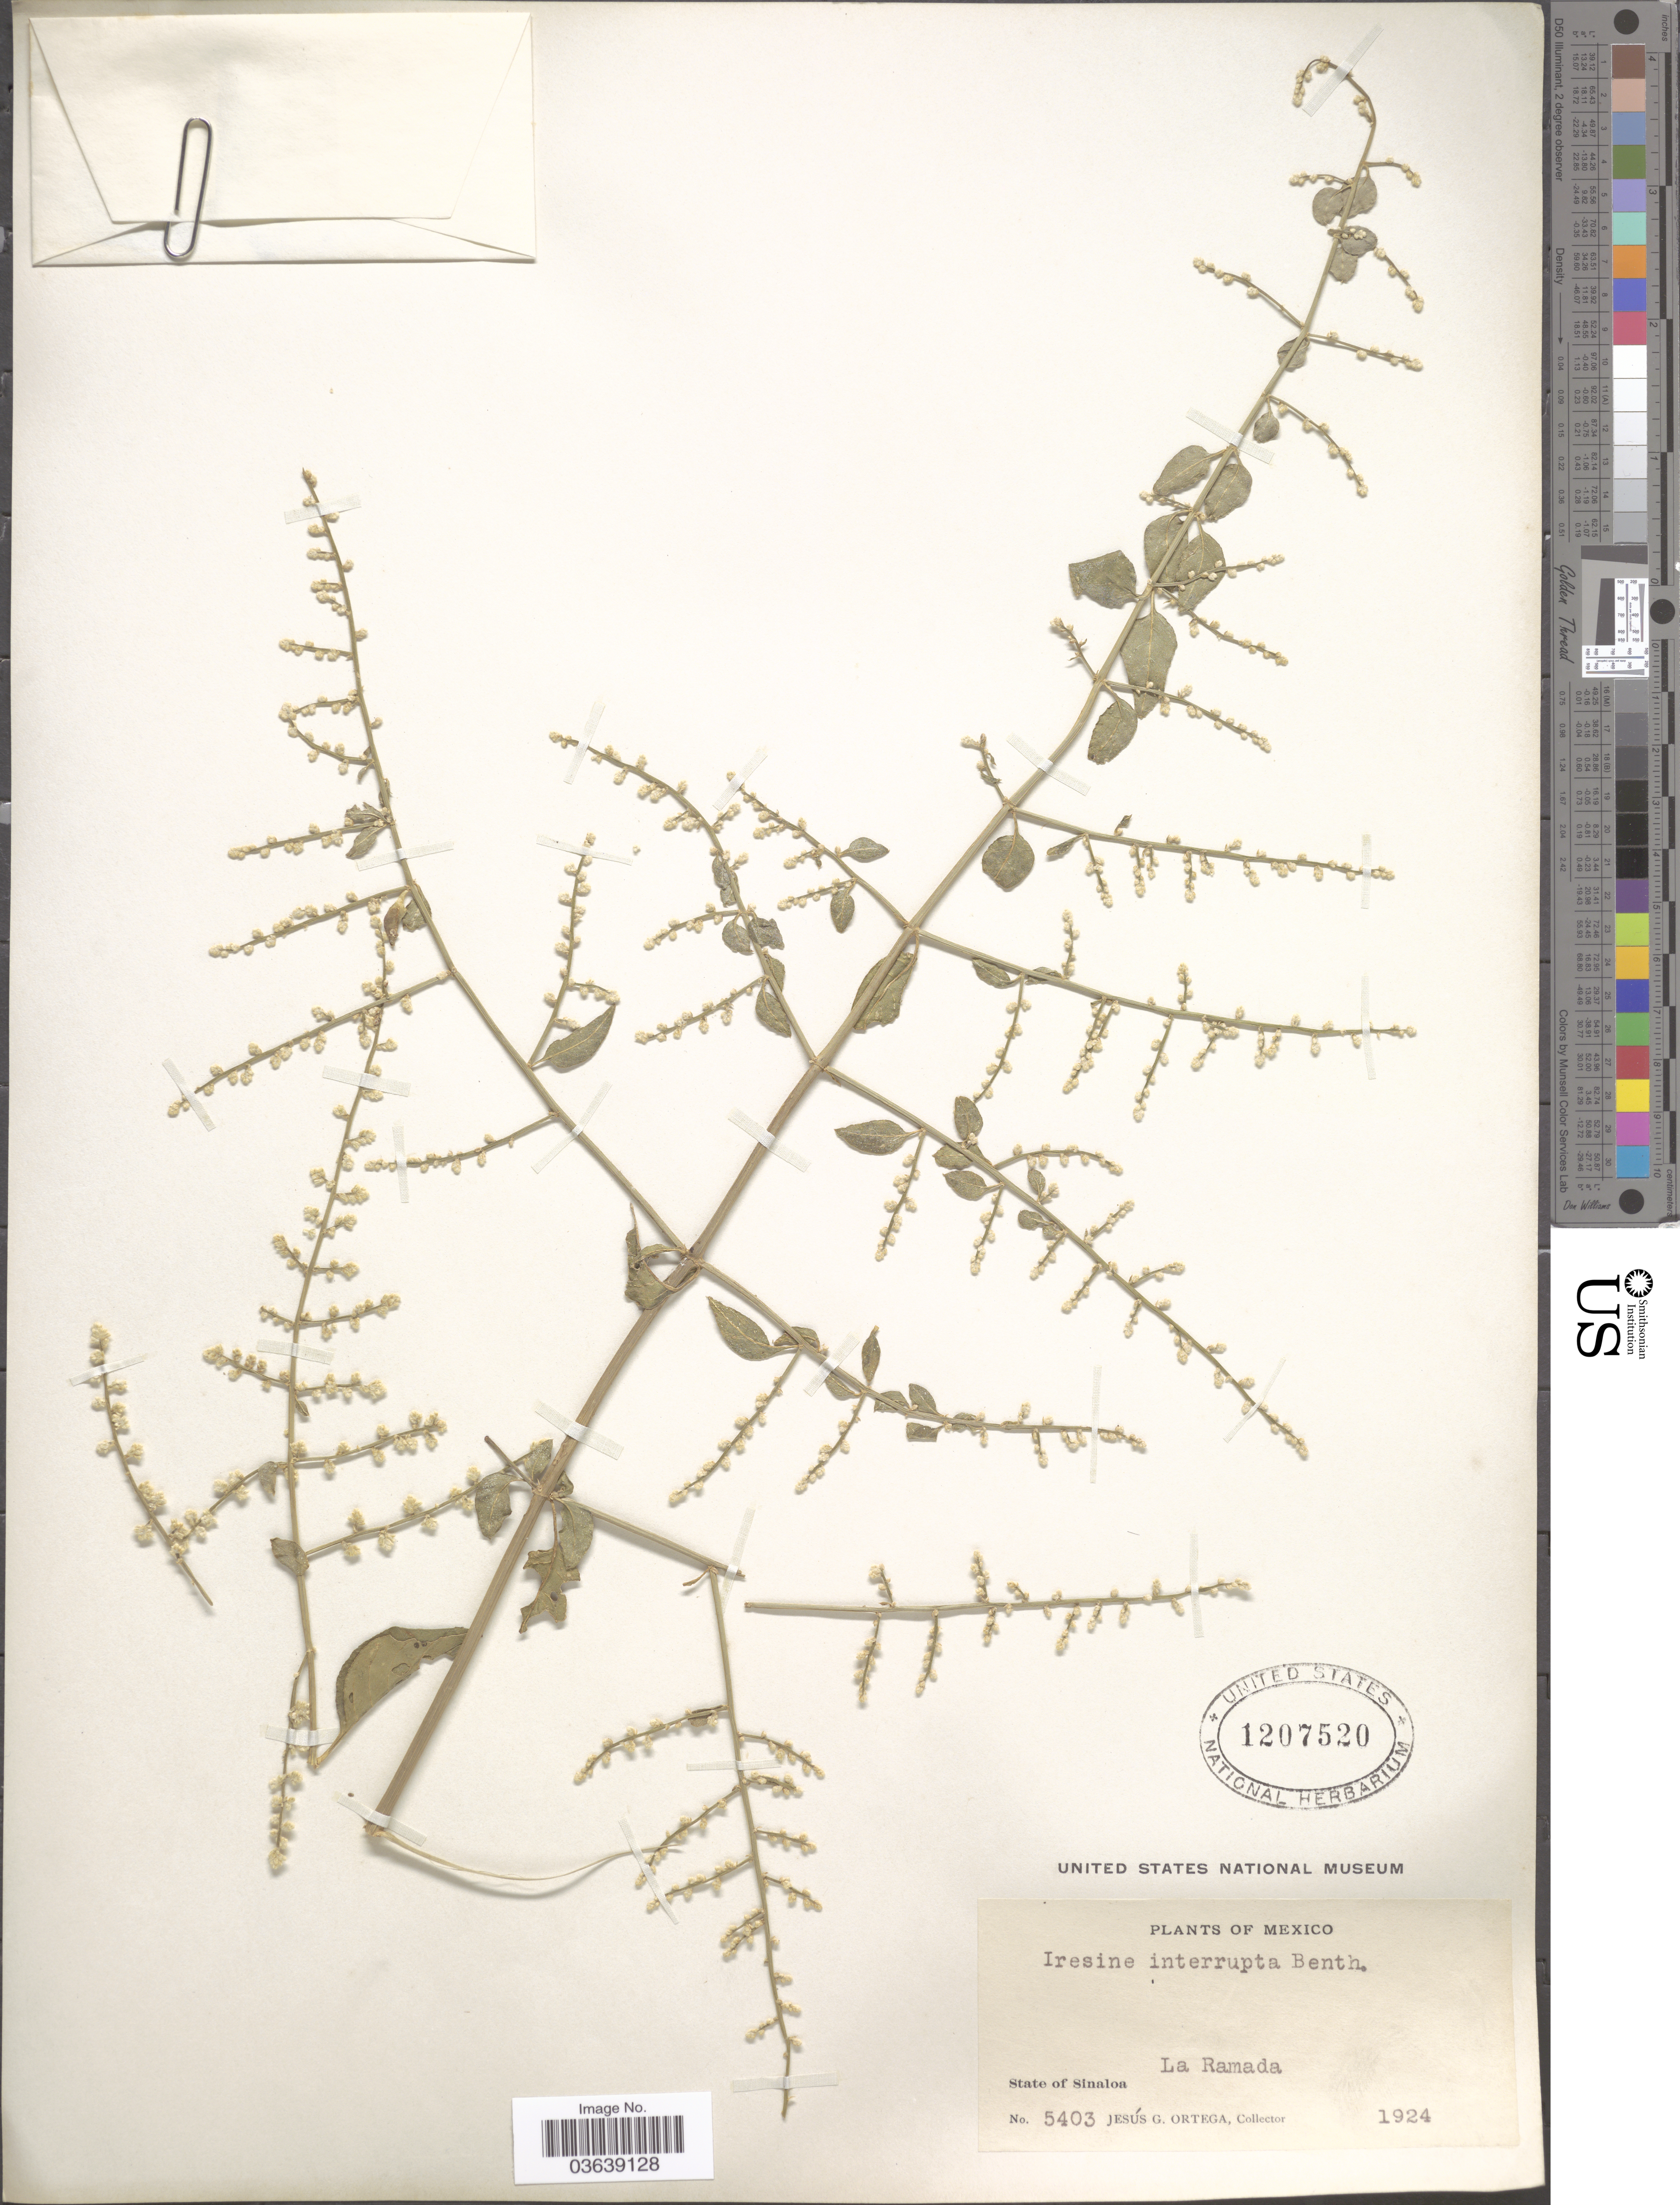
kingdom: Plantae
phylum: Tracheophyta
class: Magnoliopsida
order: Caryophyllales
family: Amaranthaceae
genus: Iresine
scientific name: Iresine interrupta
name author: Benth.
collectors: J. Ortega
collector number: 5403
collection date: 1924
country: Mexico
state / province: Sinaloa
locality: La Ramada.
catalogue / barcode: US 1207520